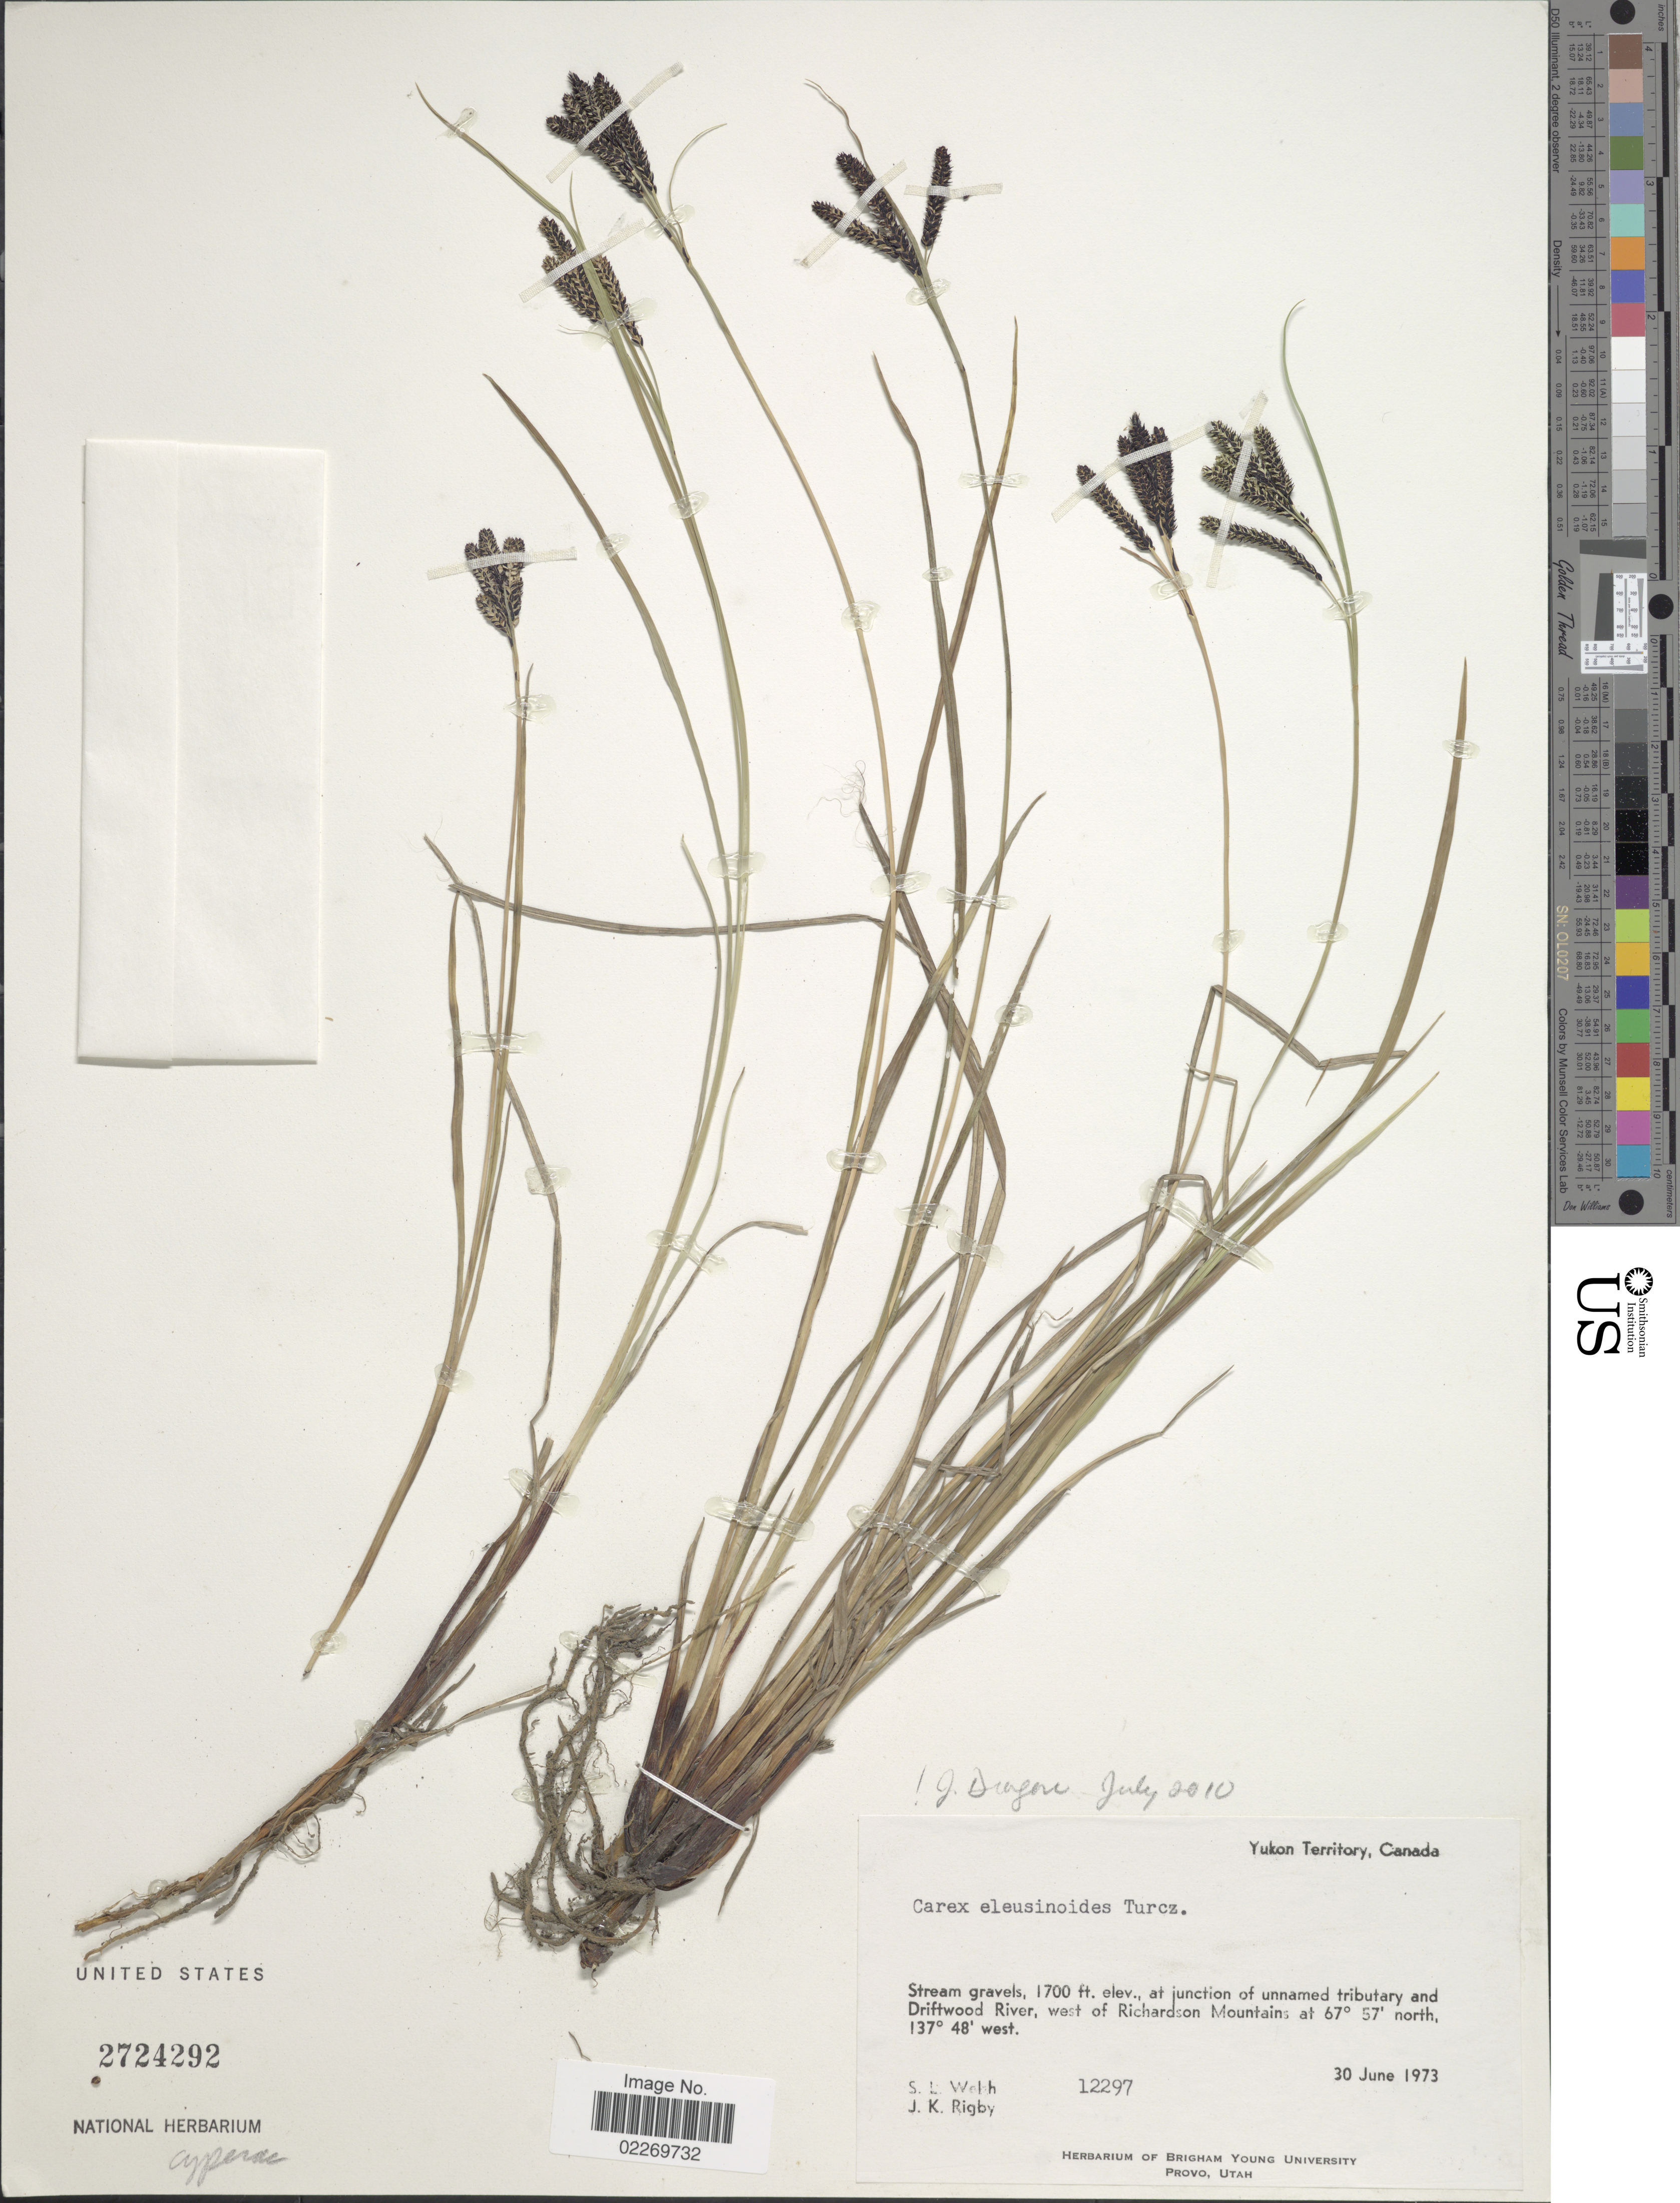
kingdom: Plantae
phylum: Tracheophyta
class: Liliopsida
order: Poales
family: Cyperaceae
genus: Carex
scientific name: Carex eleusinoides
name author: Turcz. ex Kunth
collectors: S. Welsh & J. Rigby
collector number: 12297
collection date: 1973-06-30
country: Canada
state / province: Yukon Territory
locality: Stream gravels, at junction of unnamed tributary and Driftwood River, west of Richardson Mountains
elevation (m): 518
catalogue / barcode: US 2724292